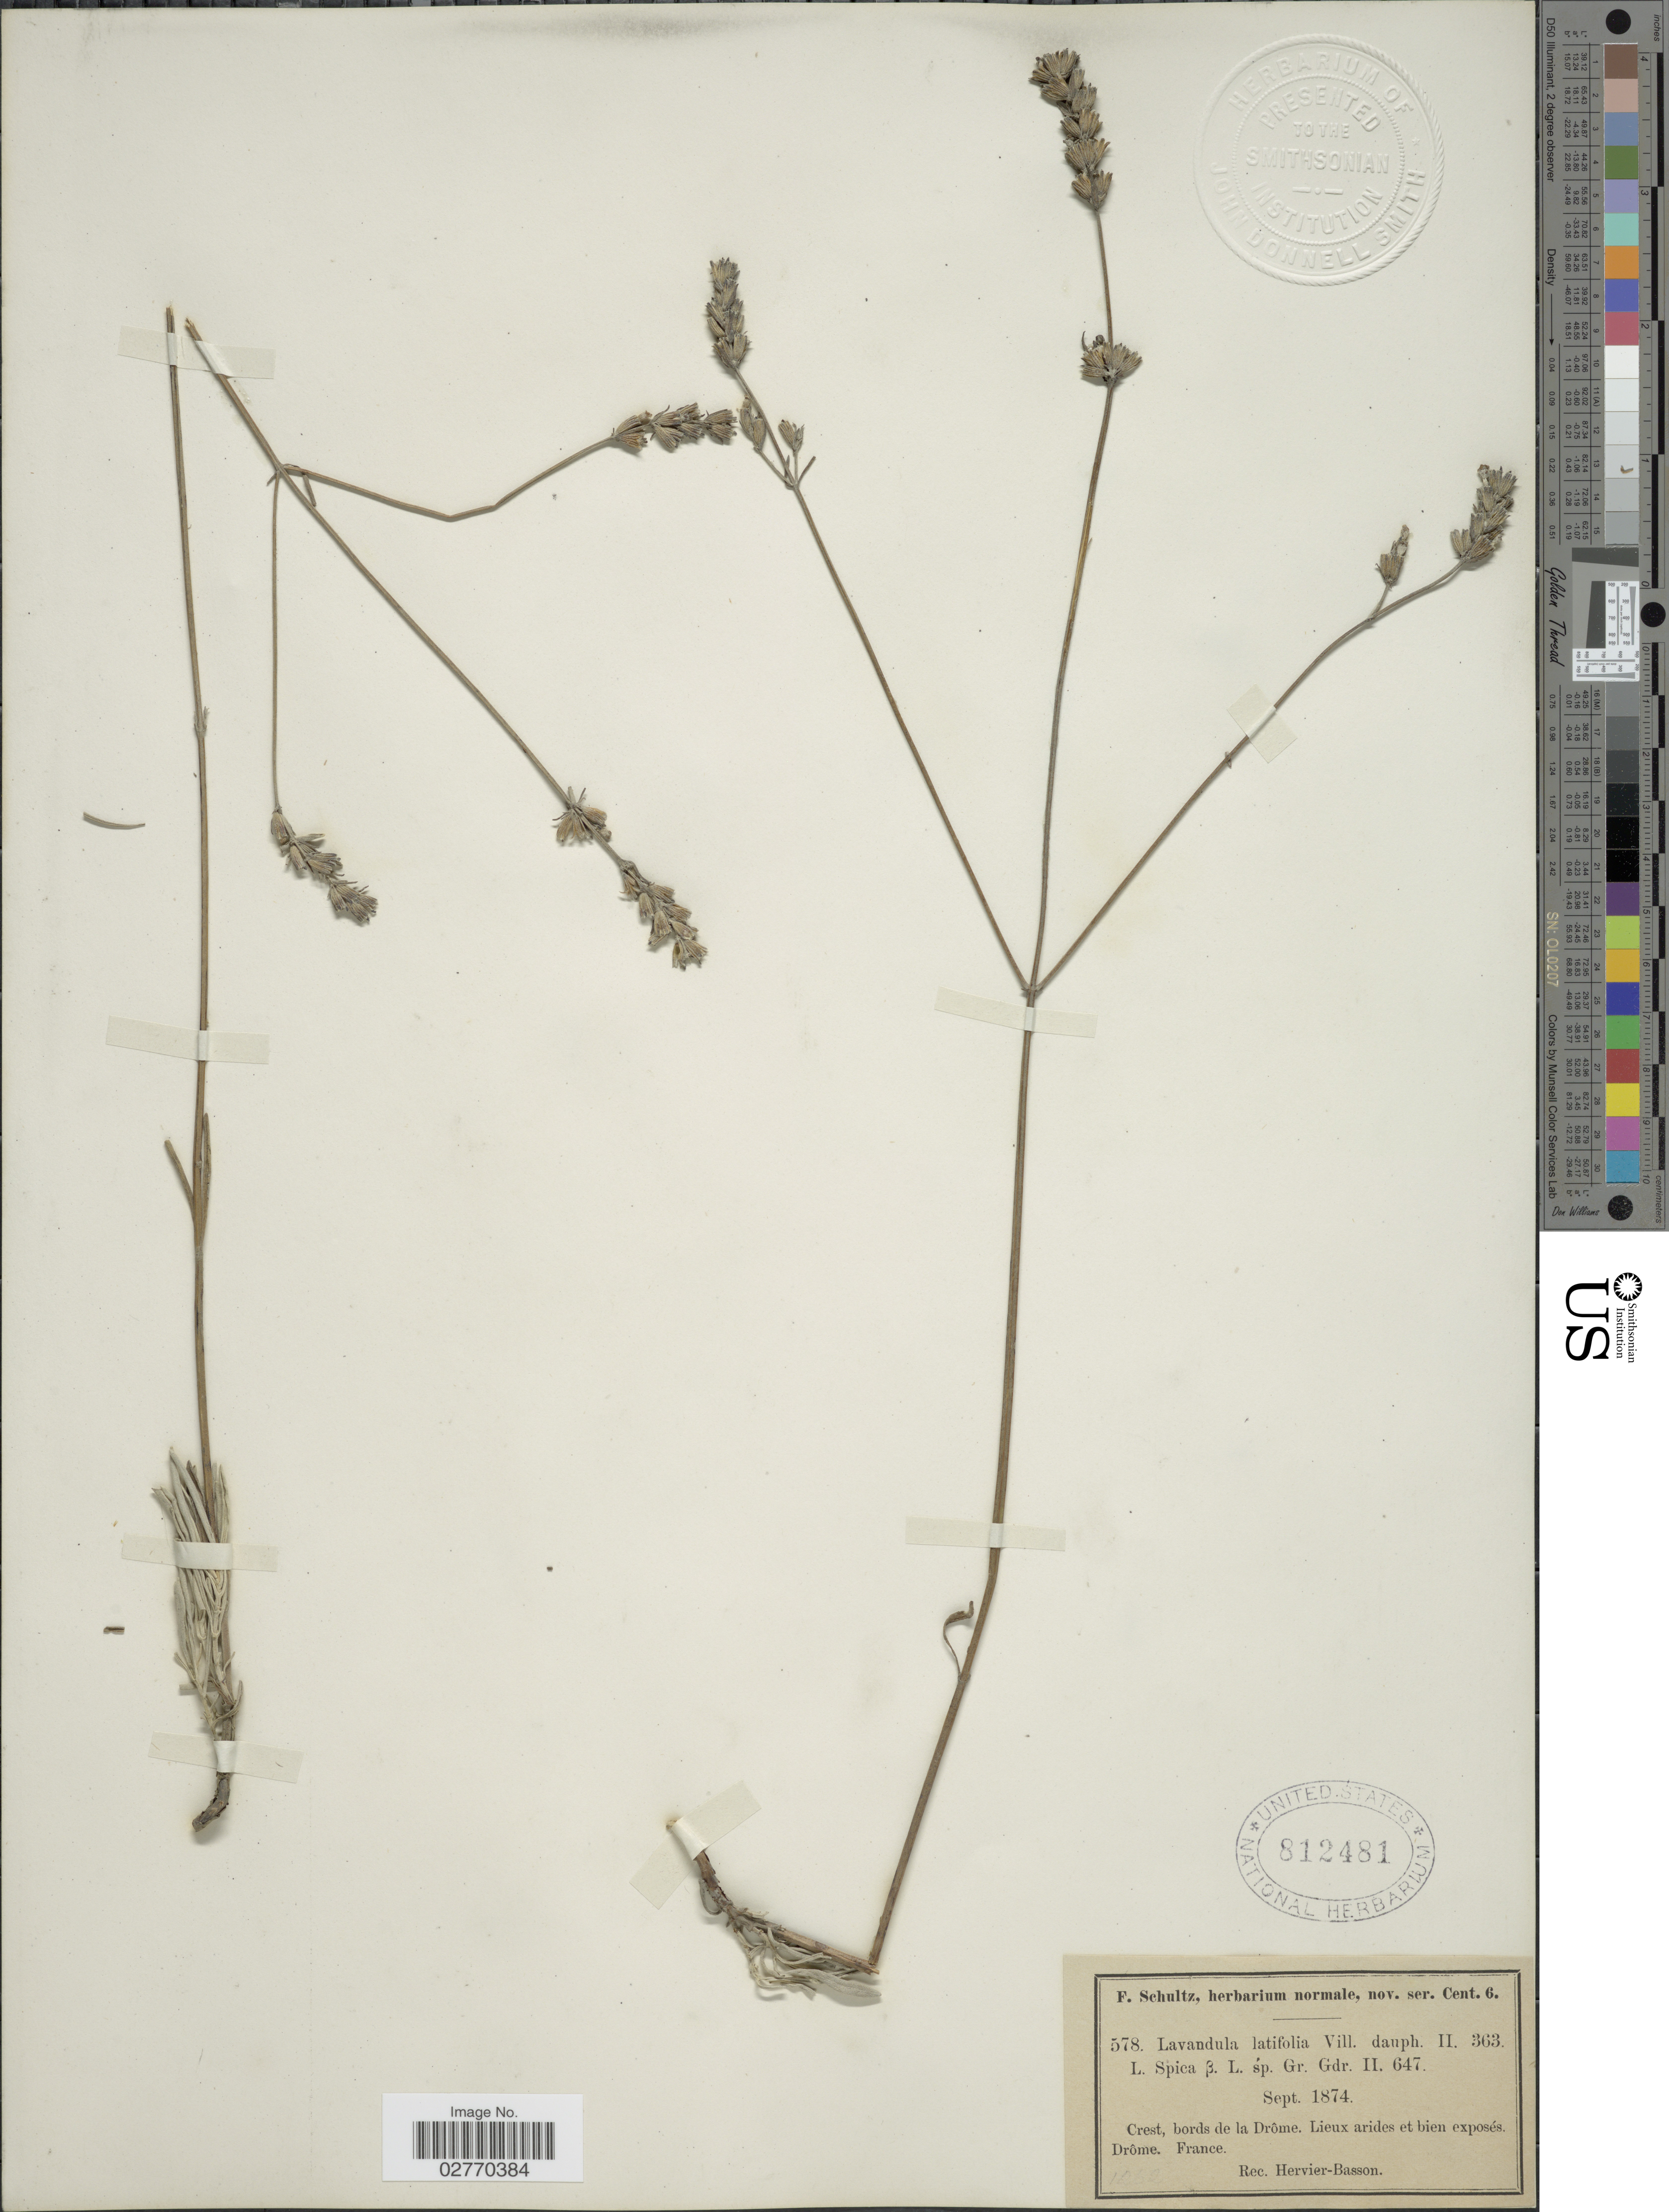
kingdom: Plantae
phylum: Tracheophyta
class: Magnoliopsida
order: Lamiales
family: Lamiaceae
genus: Lavandula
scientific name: Lavandula latifolia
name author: Medik.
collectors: J. Hervier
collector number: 578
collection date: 1874-09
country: France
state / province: Auvergne-Rhône-Alpes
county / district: Drôme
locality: Crest, bords de la Drôme. Lieux arides et bien exposés Drôme.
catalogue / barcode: US 812481